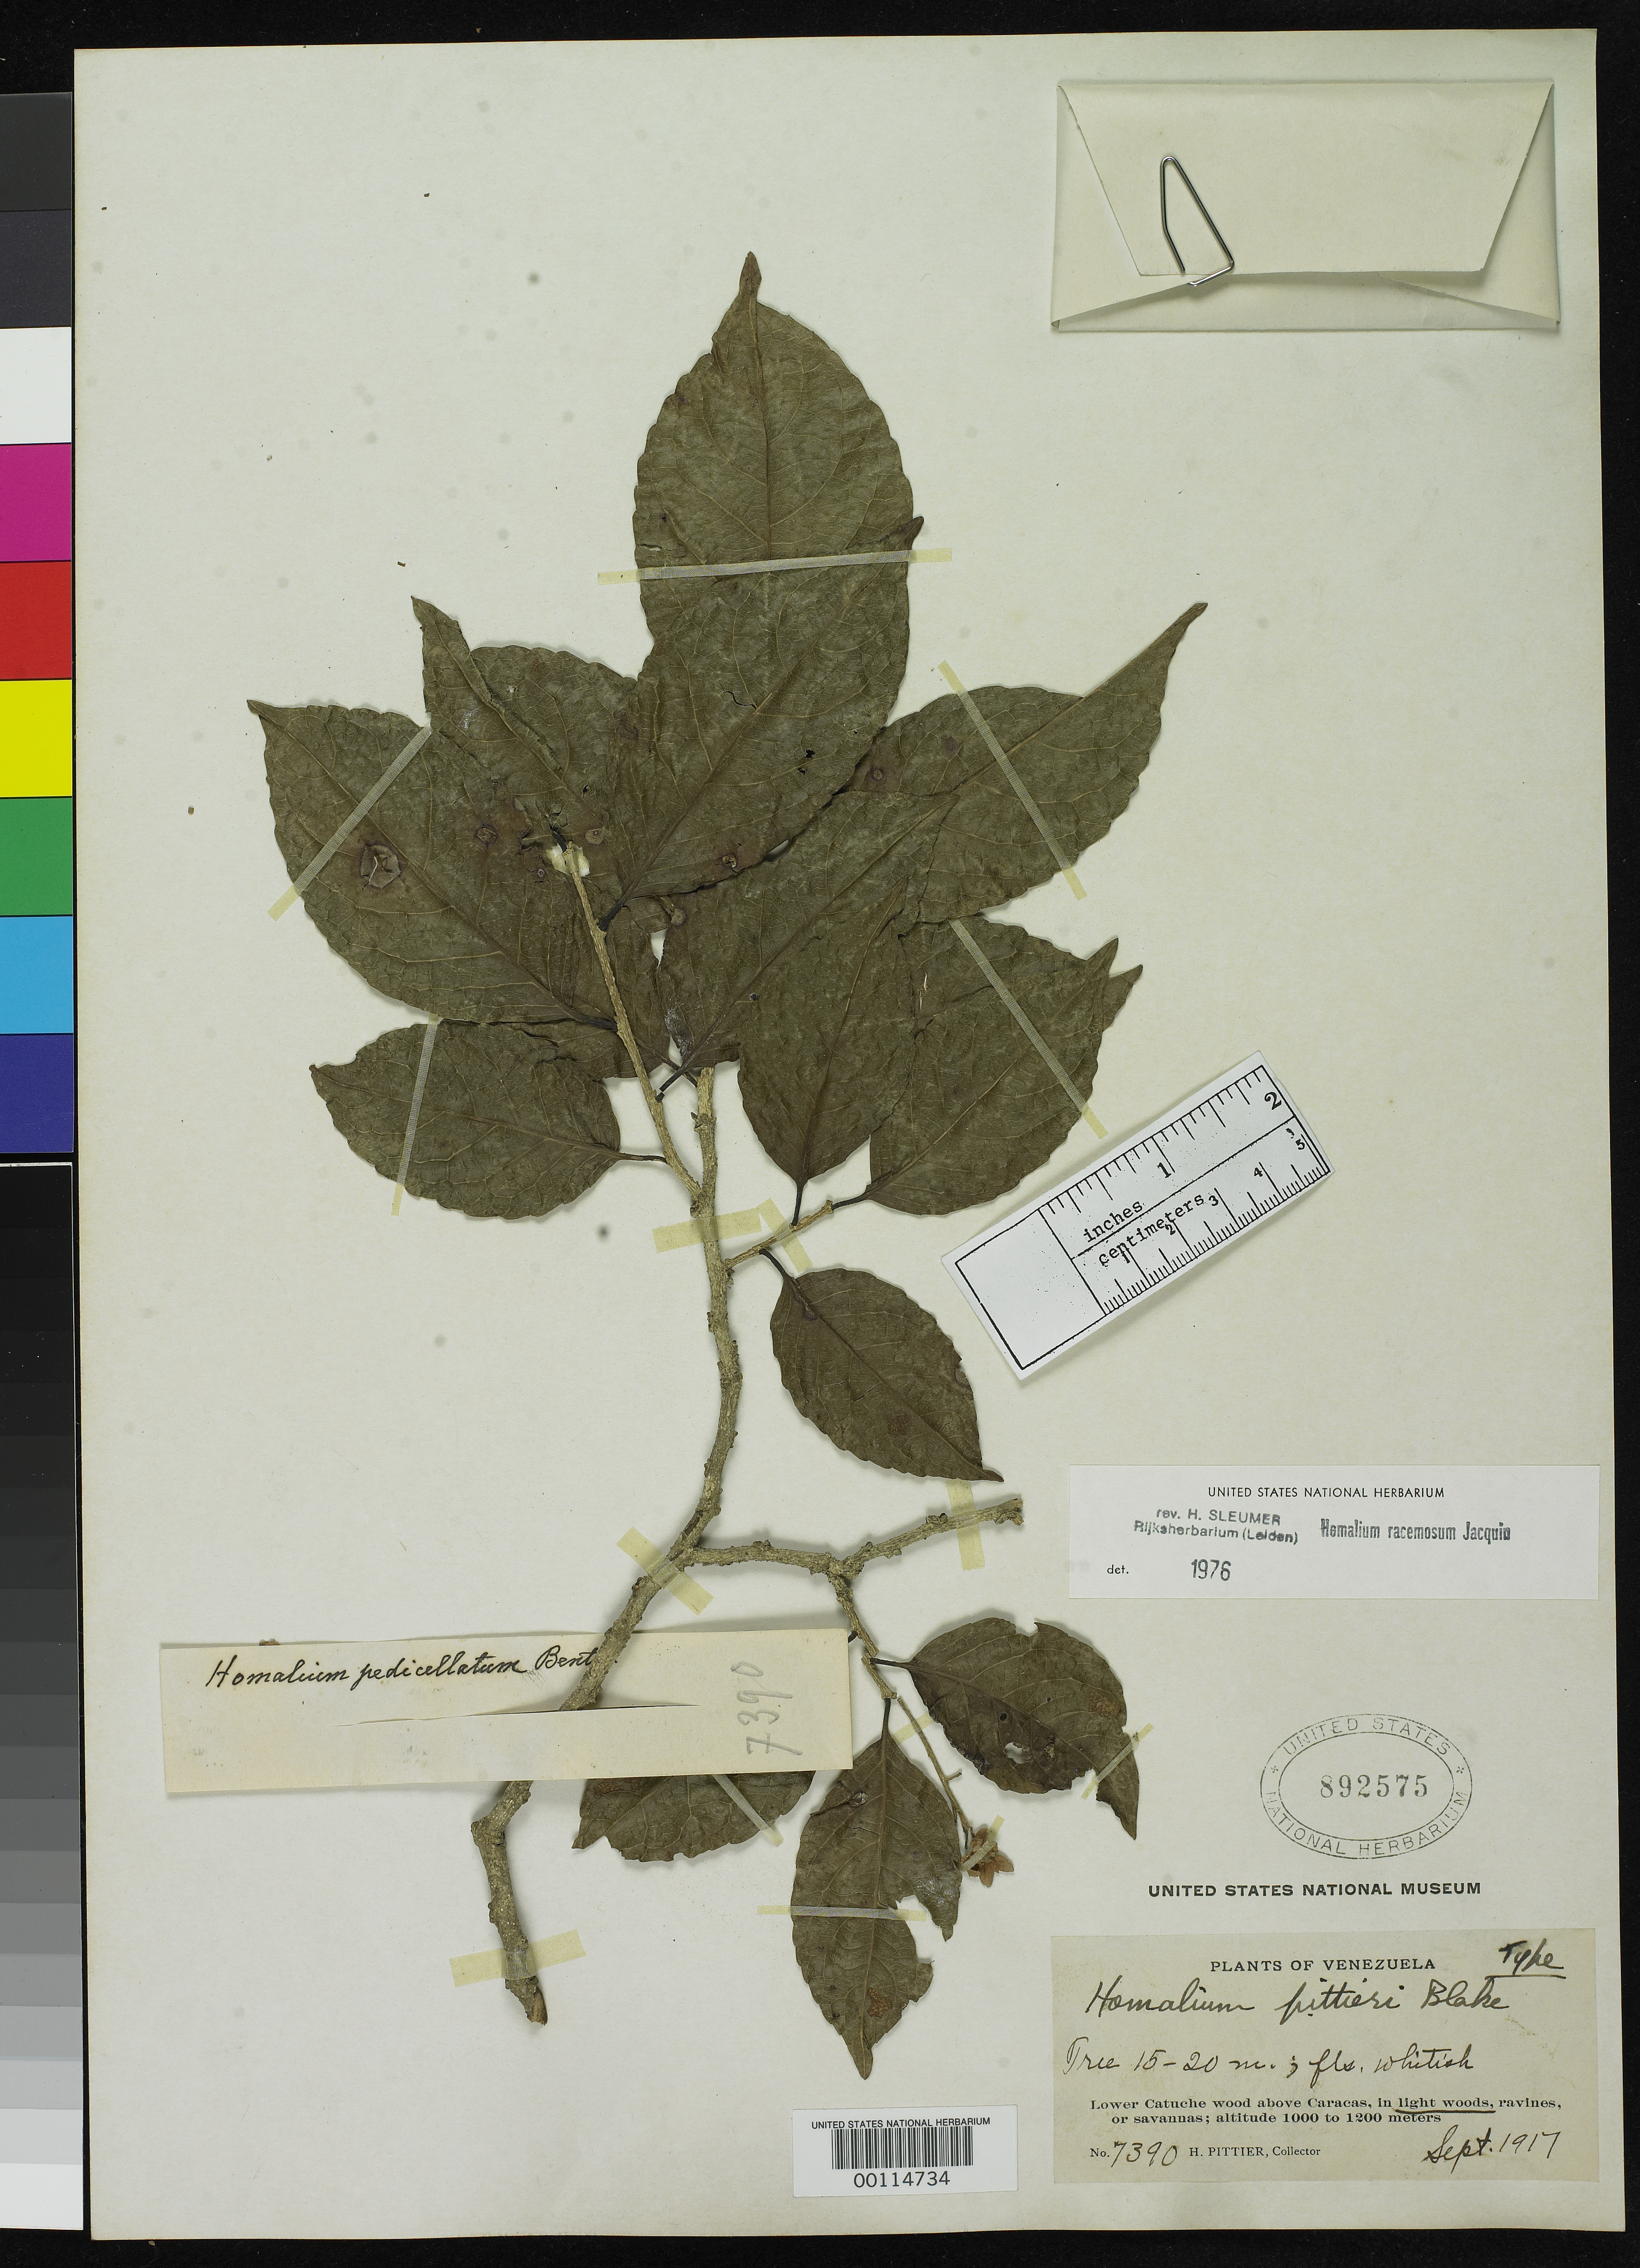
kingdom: Plantae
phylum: Tracheophyta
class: Magnoliopsida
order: Malpighiales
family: Salicaceae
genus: Homalium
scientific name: Homalium pittieri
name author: S.F. Blake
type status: Holotype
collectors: H. F. Pittier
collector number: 7390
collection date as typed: Sep 1917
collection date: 1917-09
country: Venezuela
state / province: Distrito Federal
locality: Lower Catuche, above Caracas.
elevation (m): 1000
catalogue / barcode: US 892575